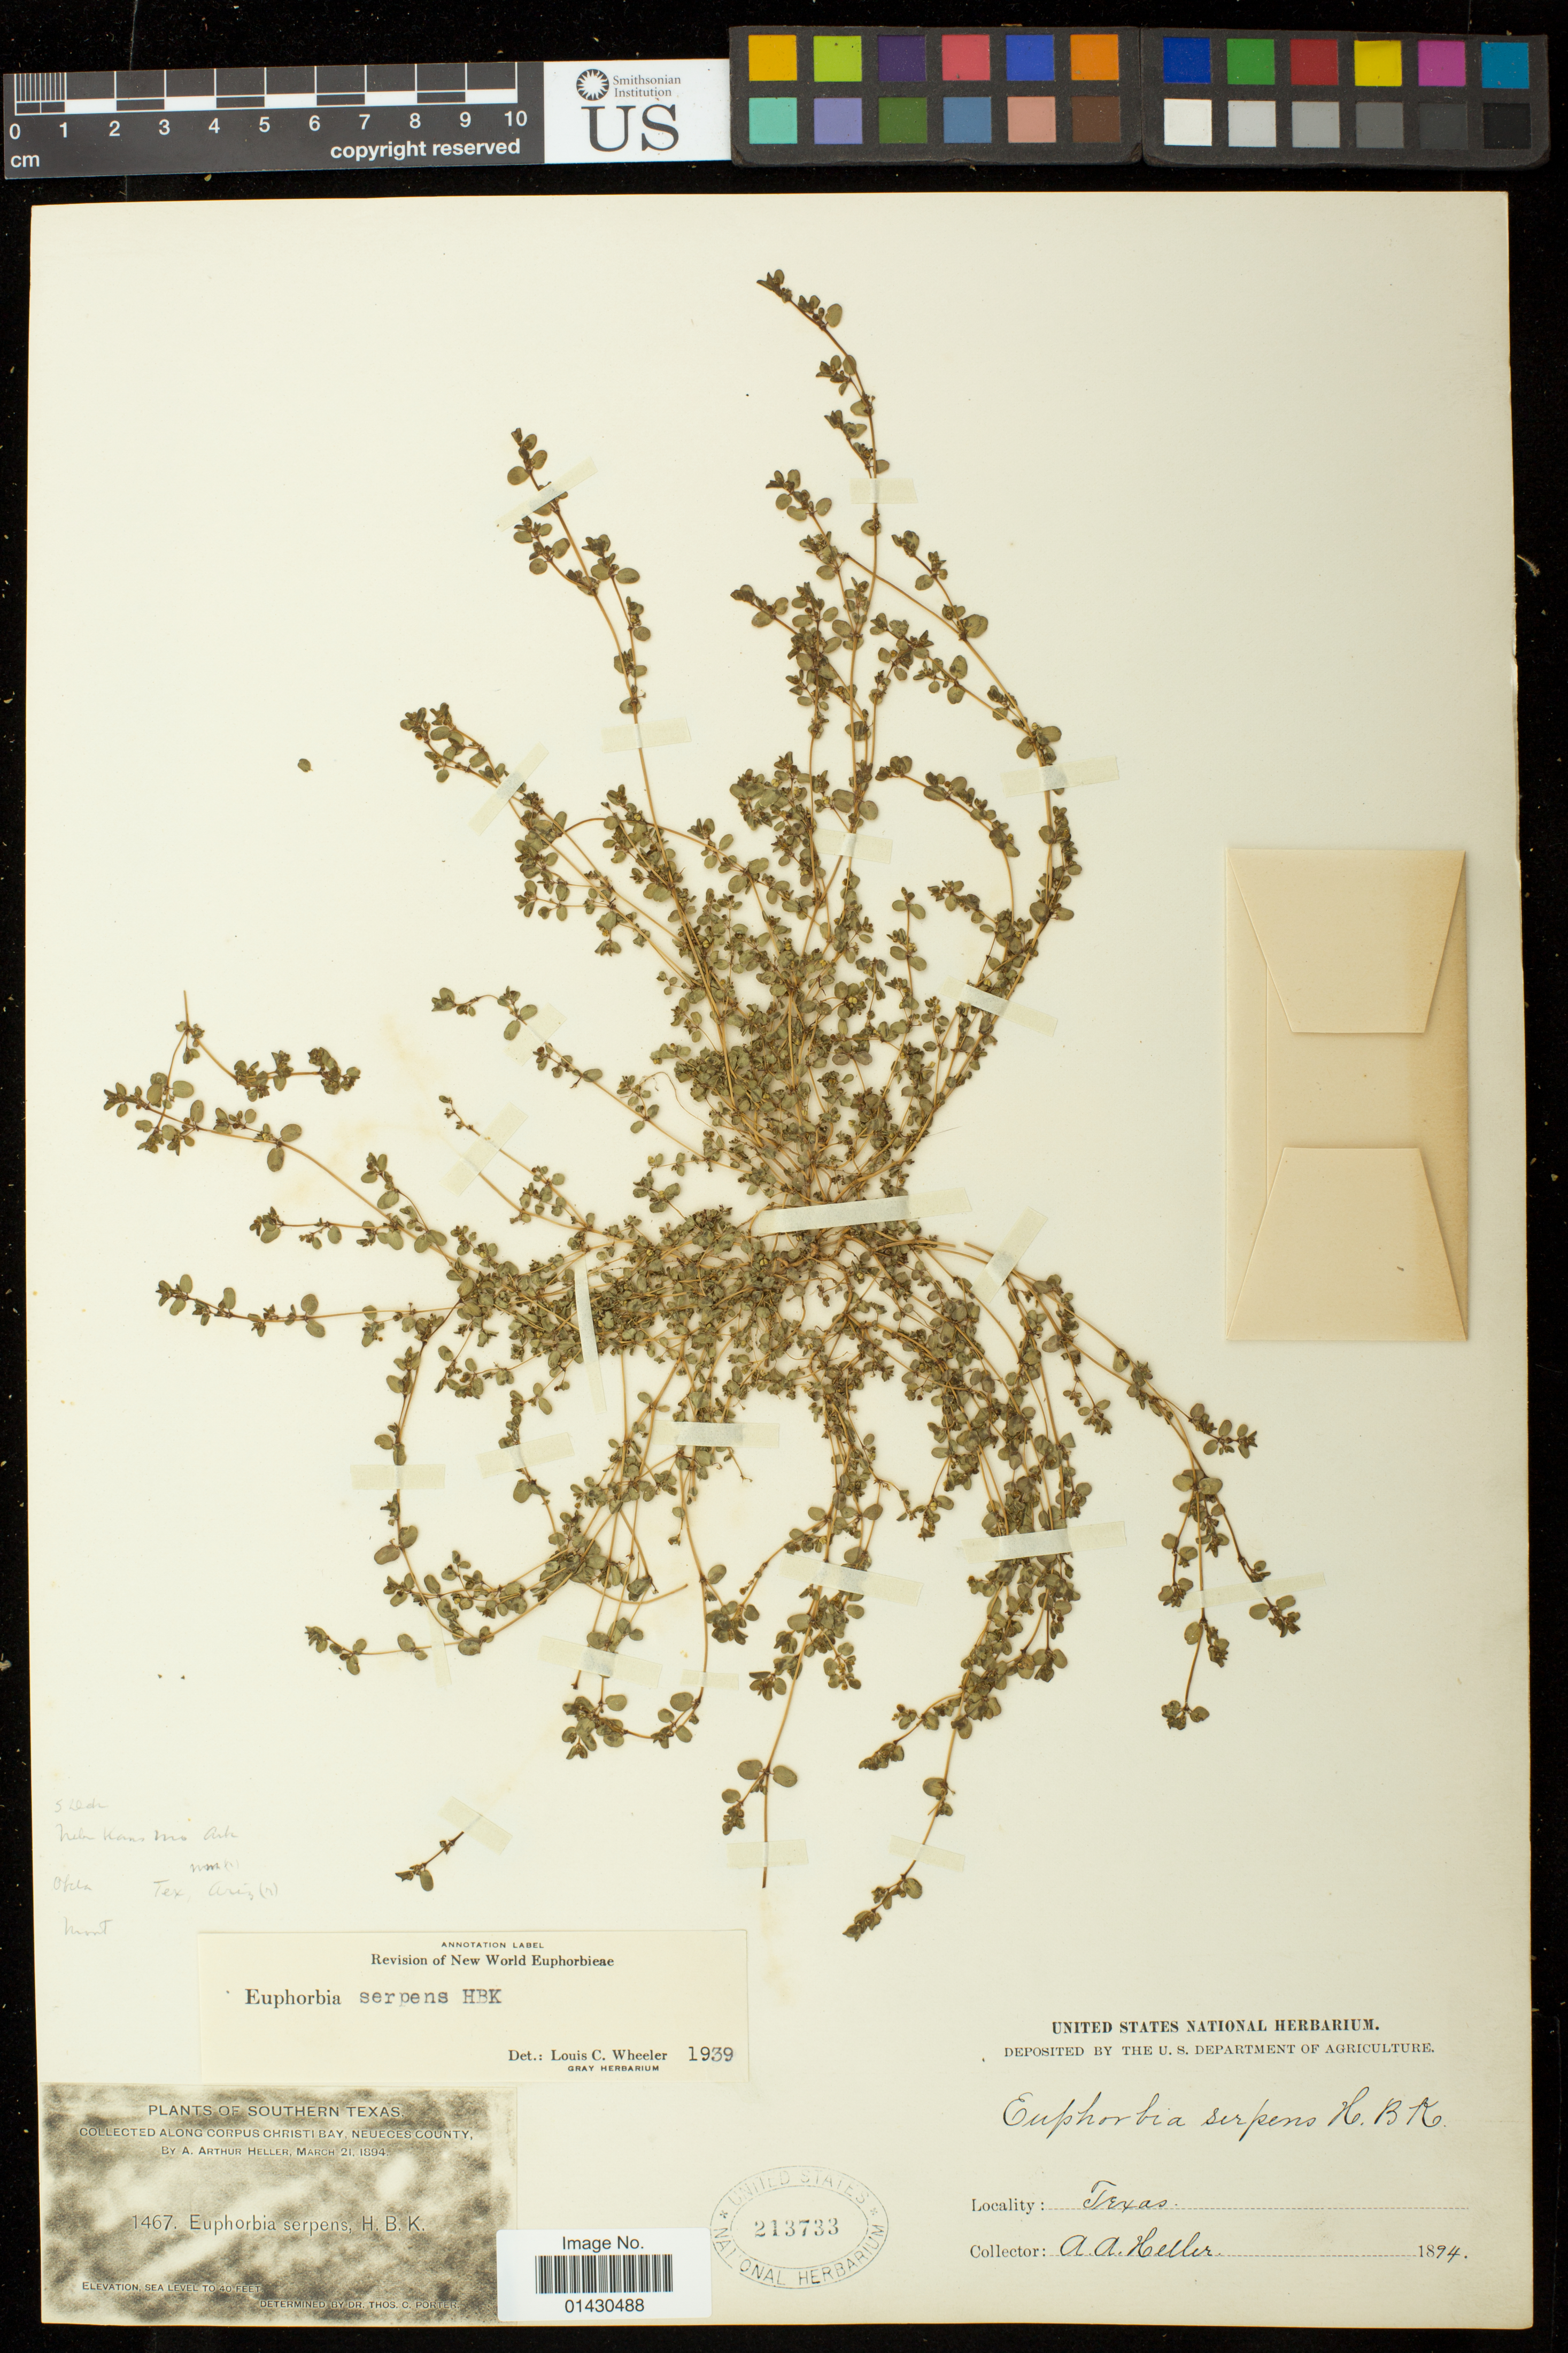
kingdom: Plantae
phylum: Tracheophyta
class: Magnoliopsida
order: Malpighiales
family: Euphorbiaceae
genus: Euphorbia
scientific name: Euphorbia serpens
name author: Kunth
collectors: A. A. Heller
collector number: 1467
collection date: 1894-03-21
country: United States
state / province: Texas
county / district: Neueces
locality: Along Corpus Christi Bay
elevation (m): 0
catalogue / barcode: US 213733